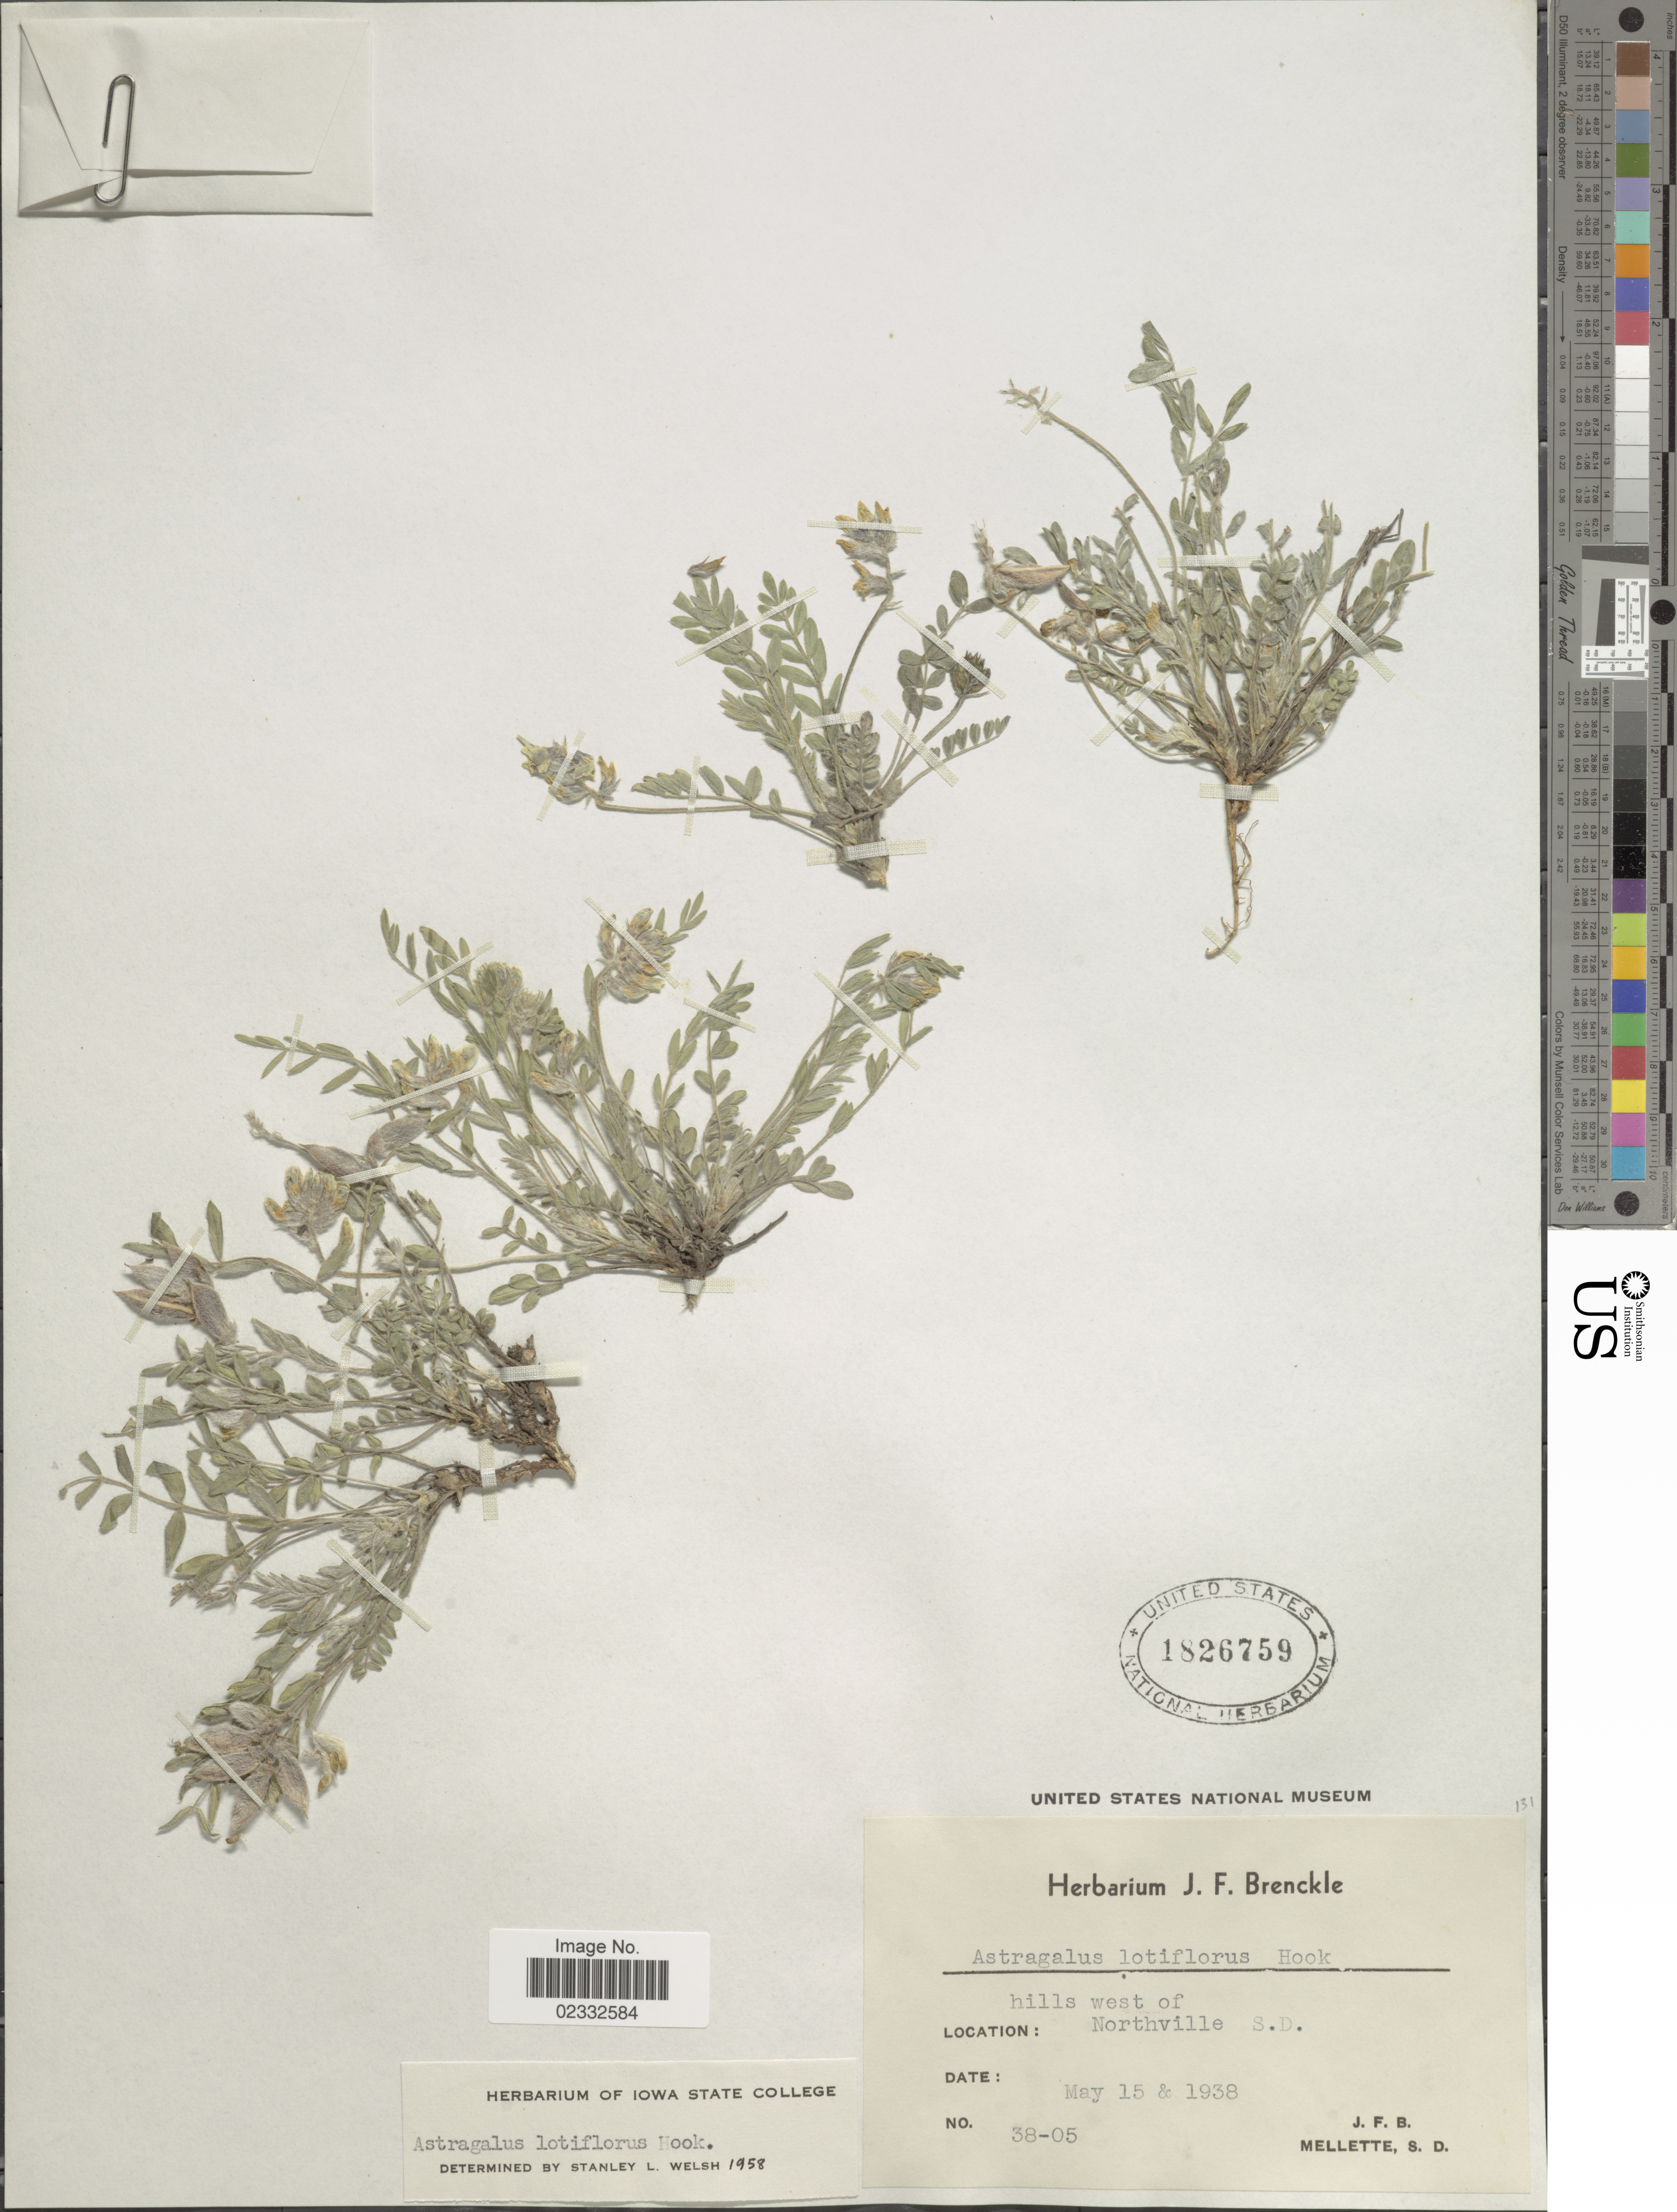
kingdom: Plantae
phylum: Tracheophyta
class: Magnoliopsida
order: Fabales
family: Fabaceae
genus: Astragalus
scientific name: Astragalus lotiflorus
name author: Hook.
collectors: J. Brenckle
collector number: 38-05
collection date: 1938-05-15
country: United States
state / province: South Dakota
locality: west of Northville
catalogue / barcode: US 1826759